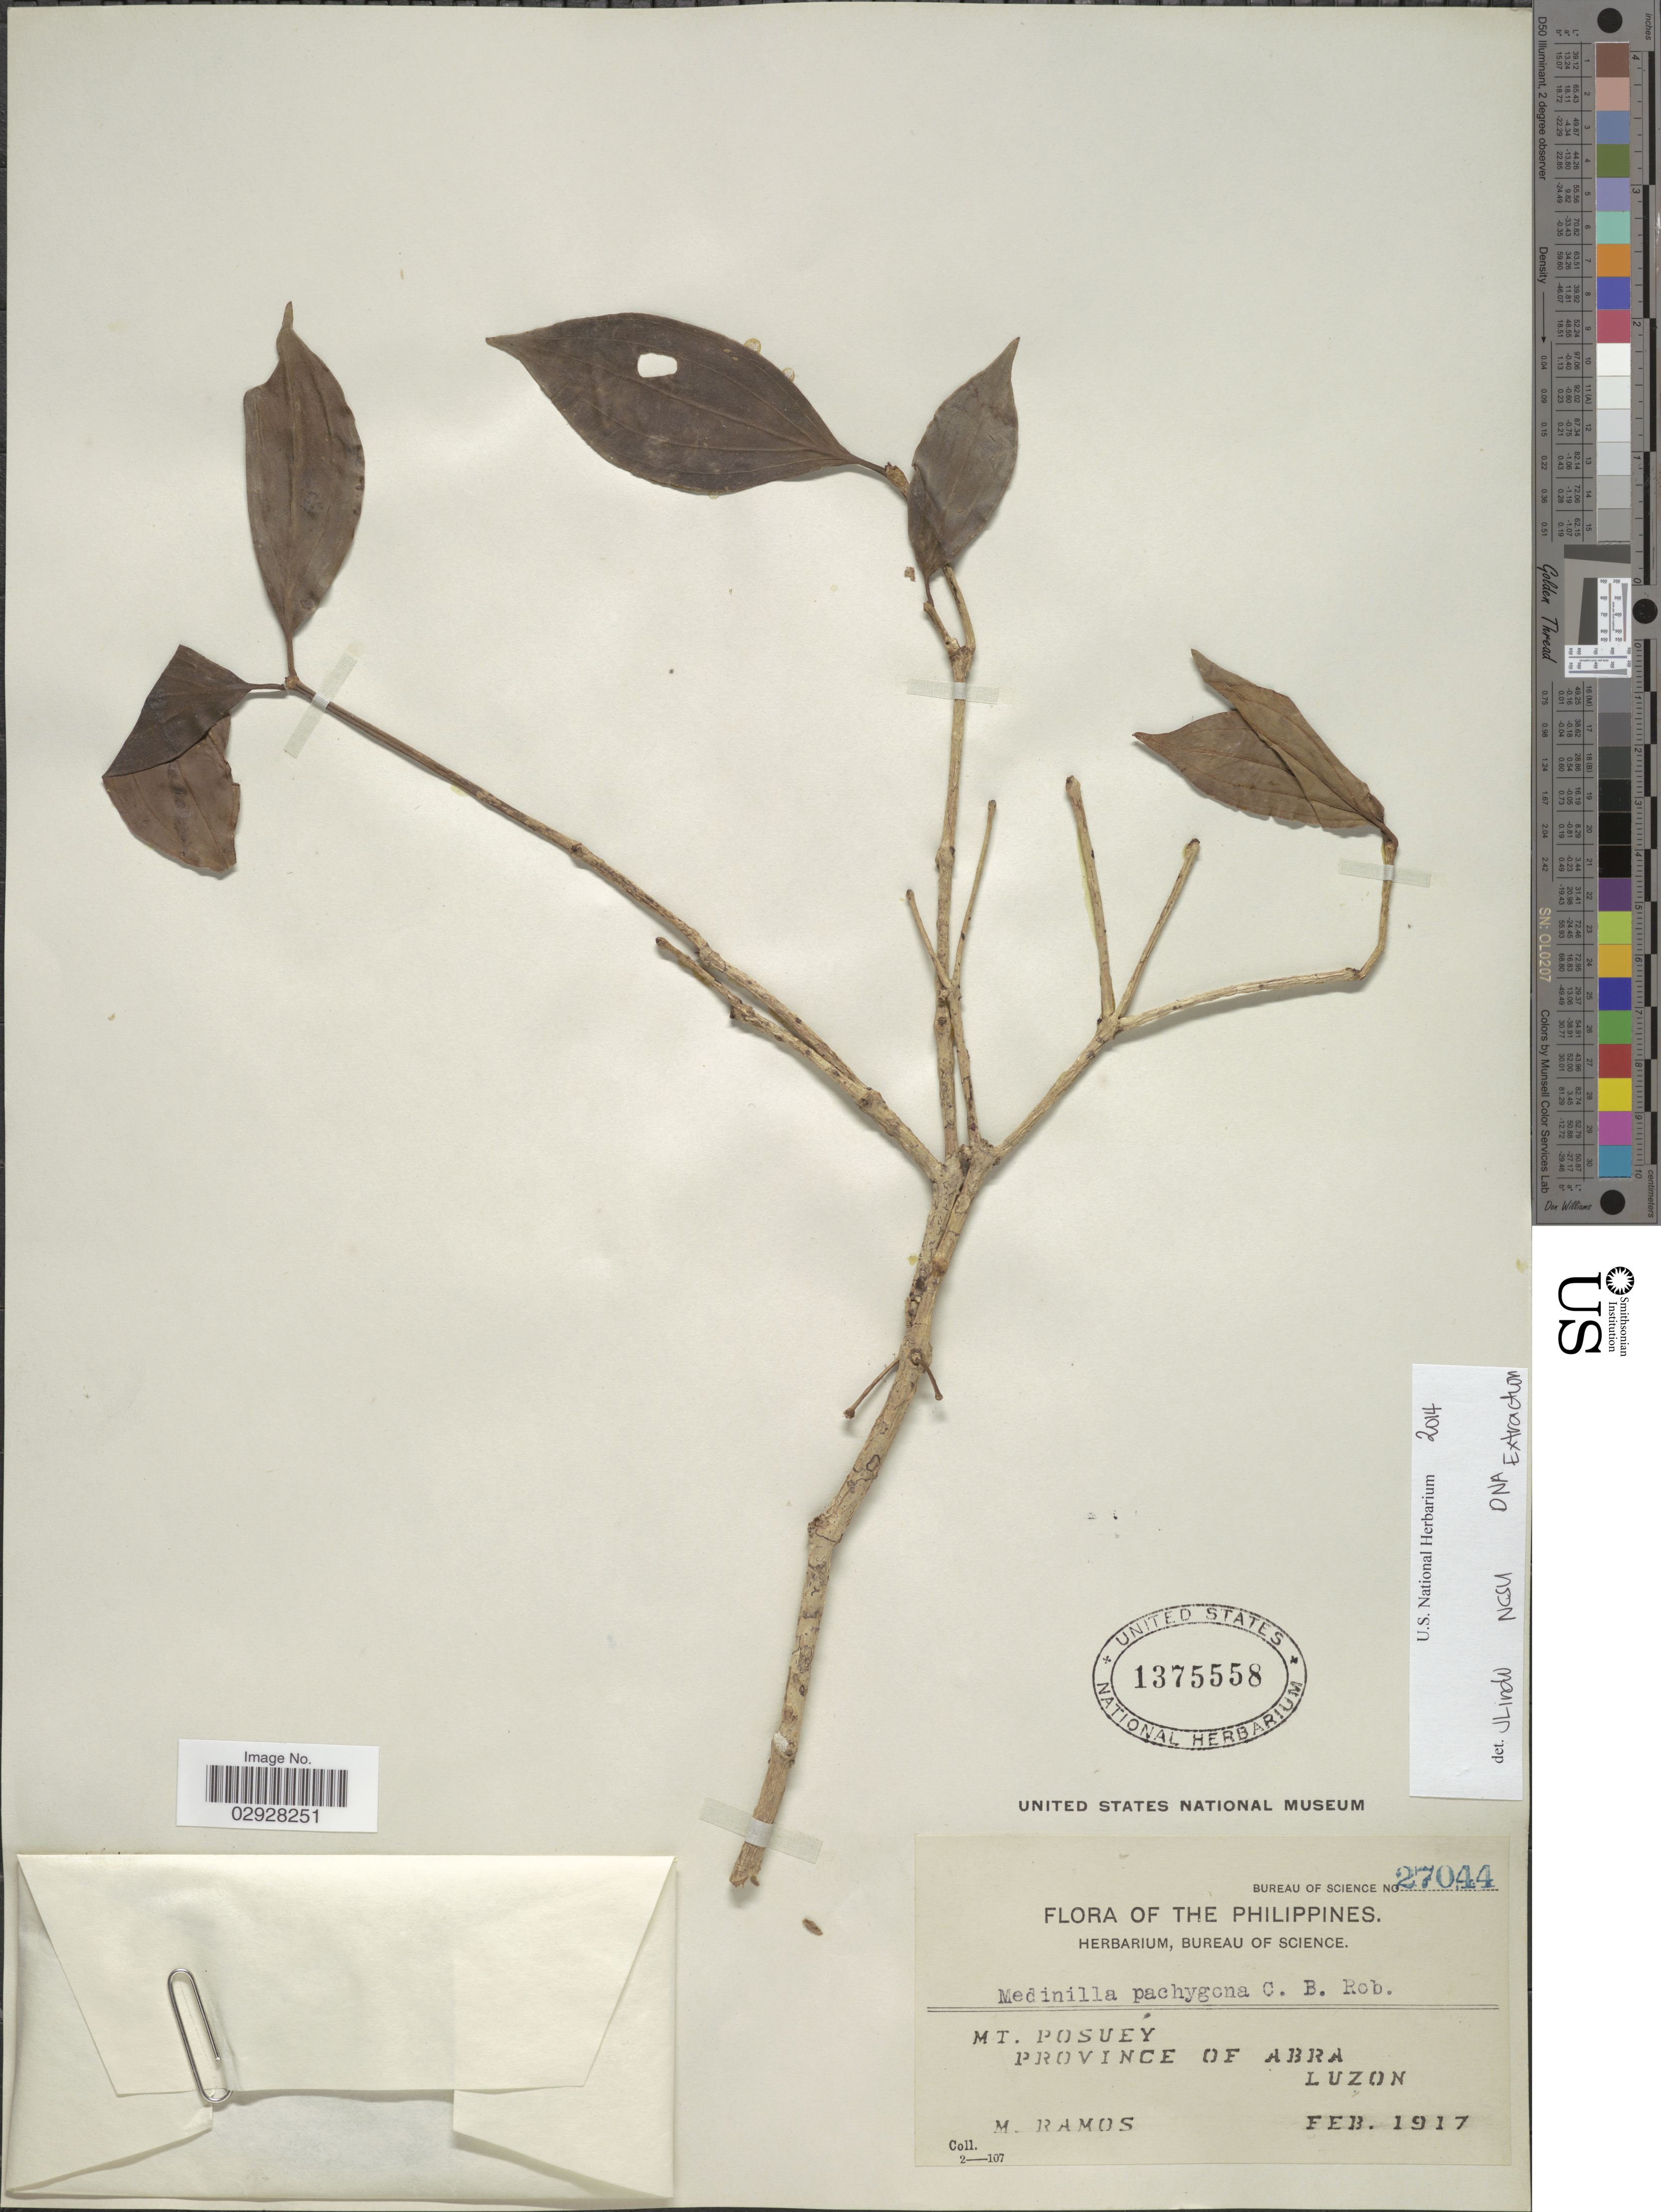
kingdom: Plantae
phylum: Tracheophyta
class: Magnoliopsida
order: Myrtales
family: Melastomataceae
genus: Medinilla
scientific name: Medinilla pachygona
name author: C.B. Rob.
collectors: M. Ramos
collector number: Bureau of Science 27044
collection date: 1917-02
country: Philippines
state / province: Cordillera (Administrative Region)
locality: Mt. Posuey, Province of Abra, Luzon.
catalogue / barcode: US 1375558